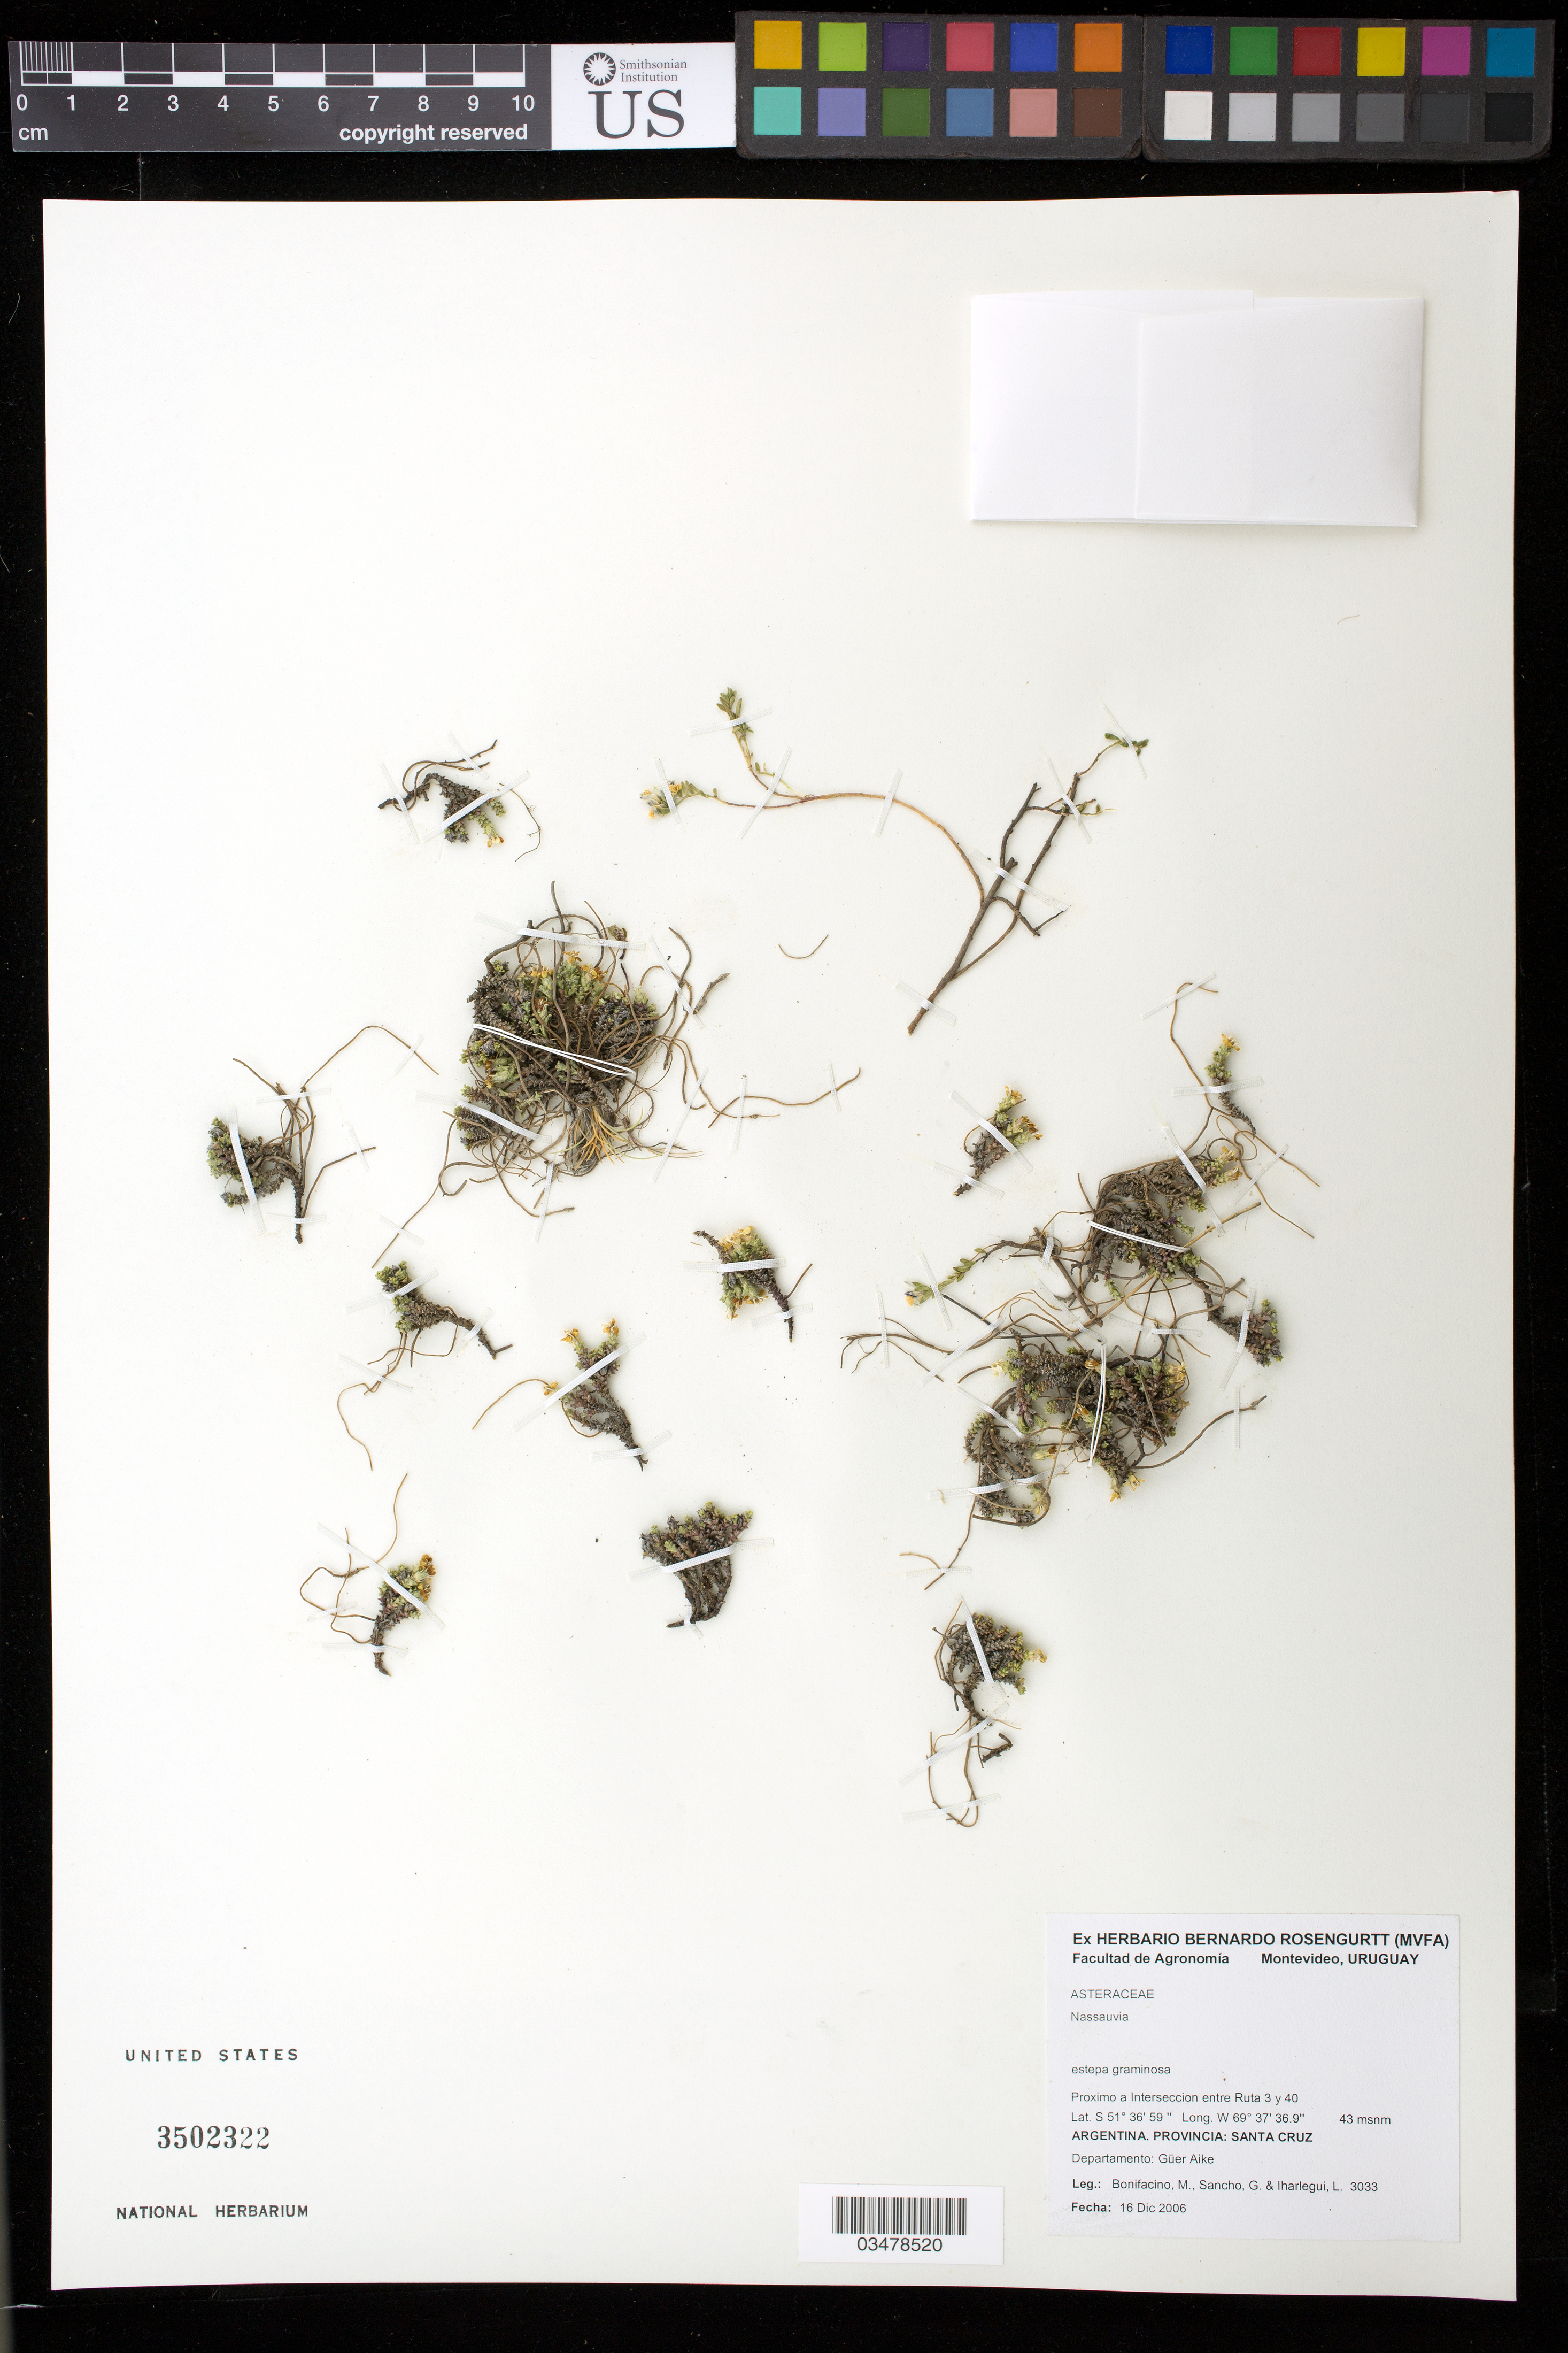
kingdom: Plantae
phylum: Tracheophyta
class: Magnoliopsida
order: Asterales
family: Asteraceae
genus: Nassauvia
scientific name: Nassauvia sp.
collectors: M. Bonifacino, G. Sancho & L. Iharlegui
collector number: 3033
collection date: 2006-12-16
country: Argentina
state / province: Santa Cruz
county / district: Guer Aike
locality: Proximo a Interseccion entre Rute 3 y 40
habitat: Estepa graminosa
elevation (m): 43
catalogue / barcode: US 3502322